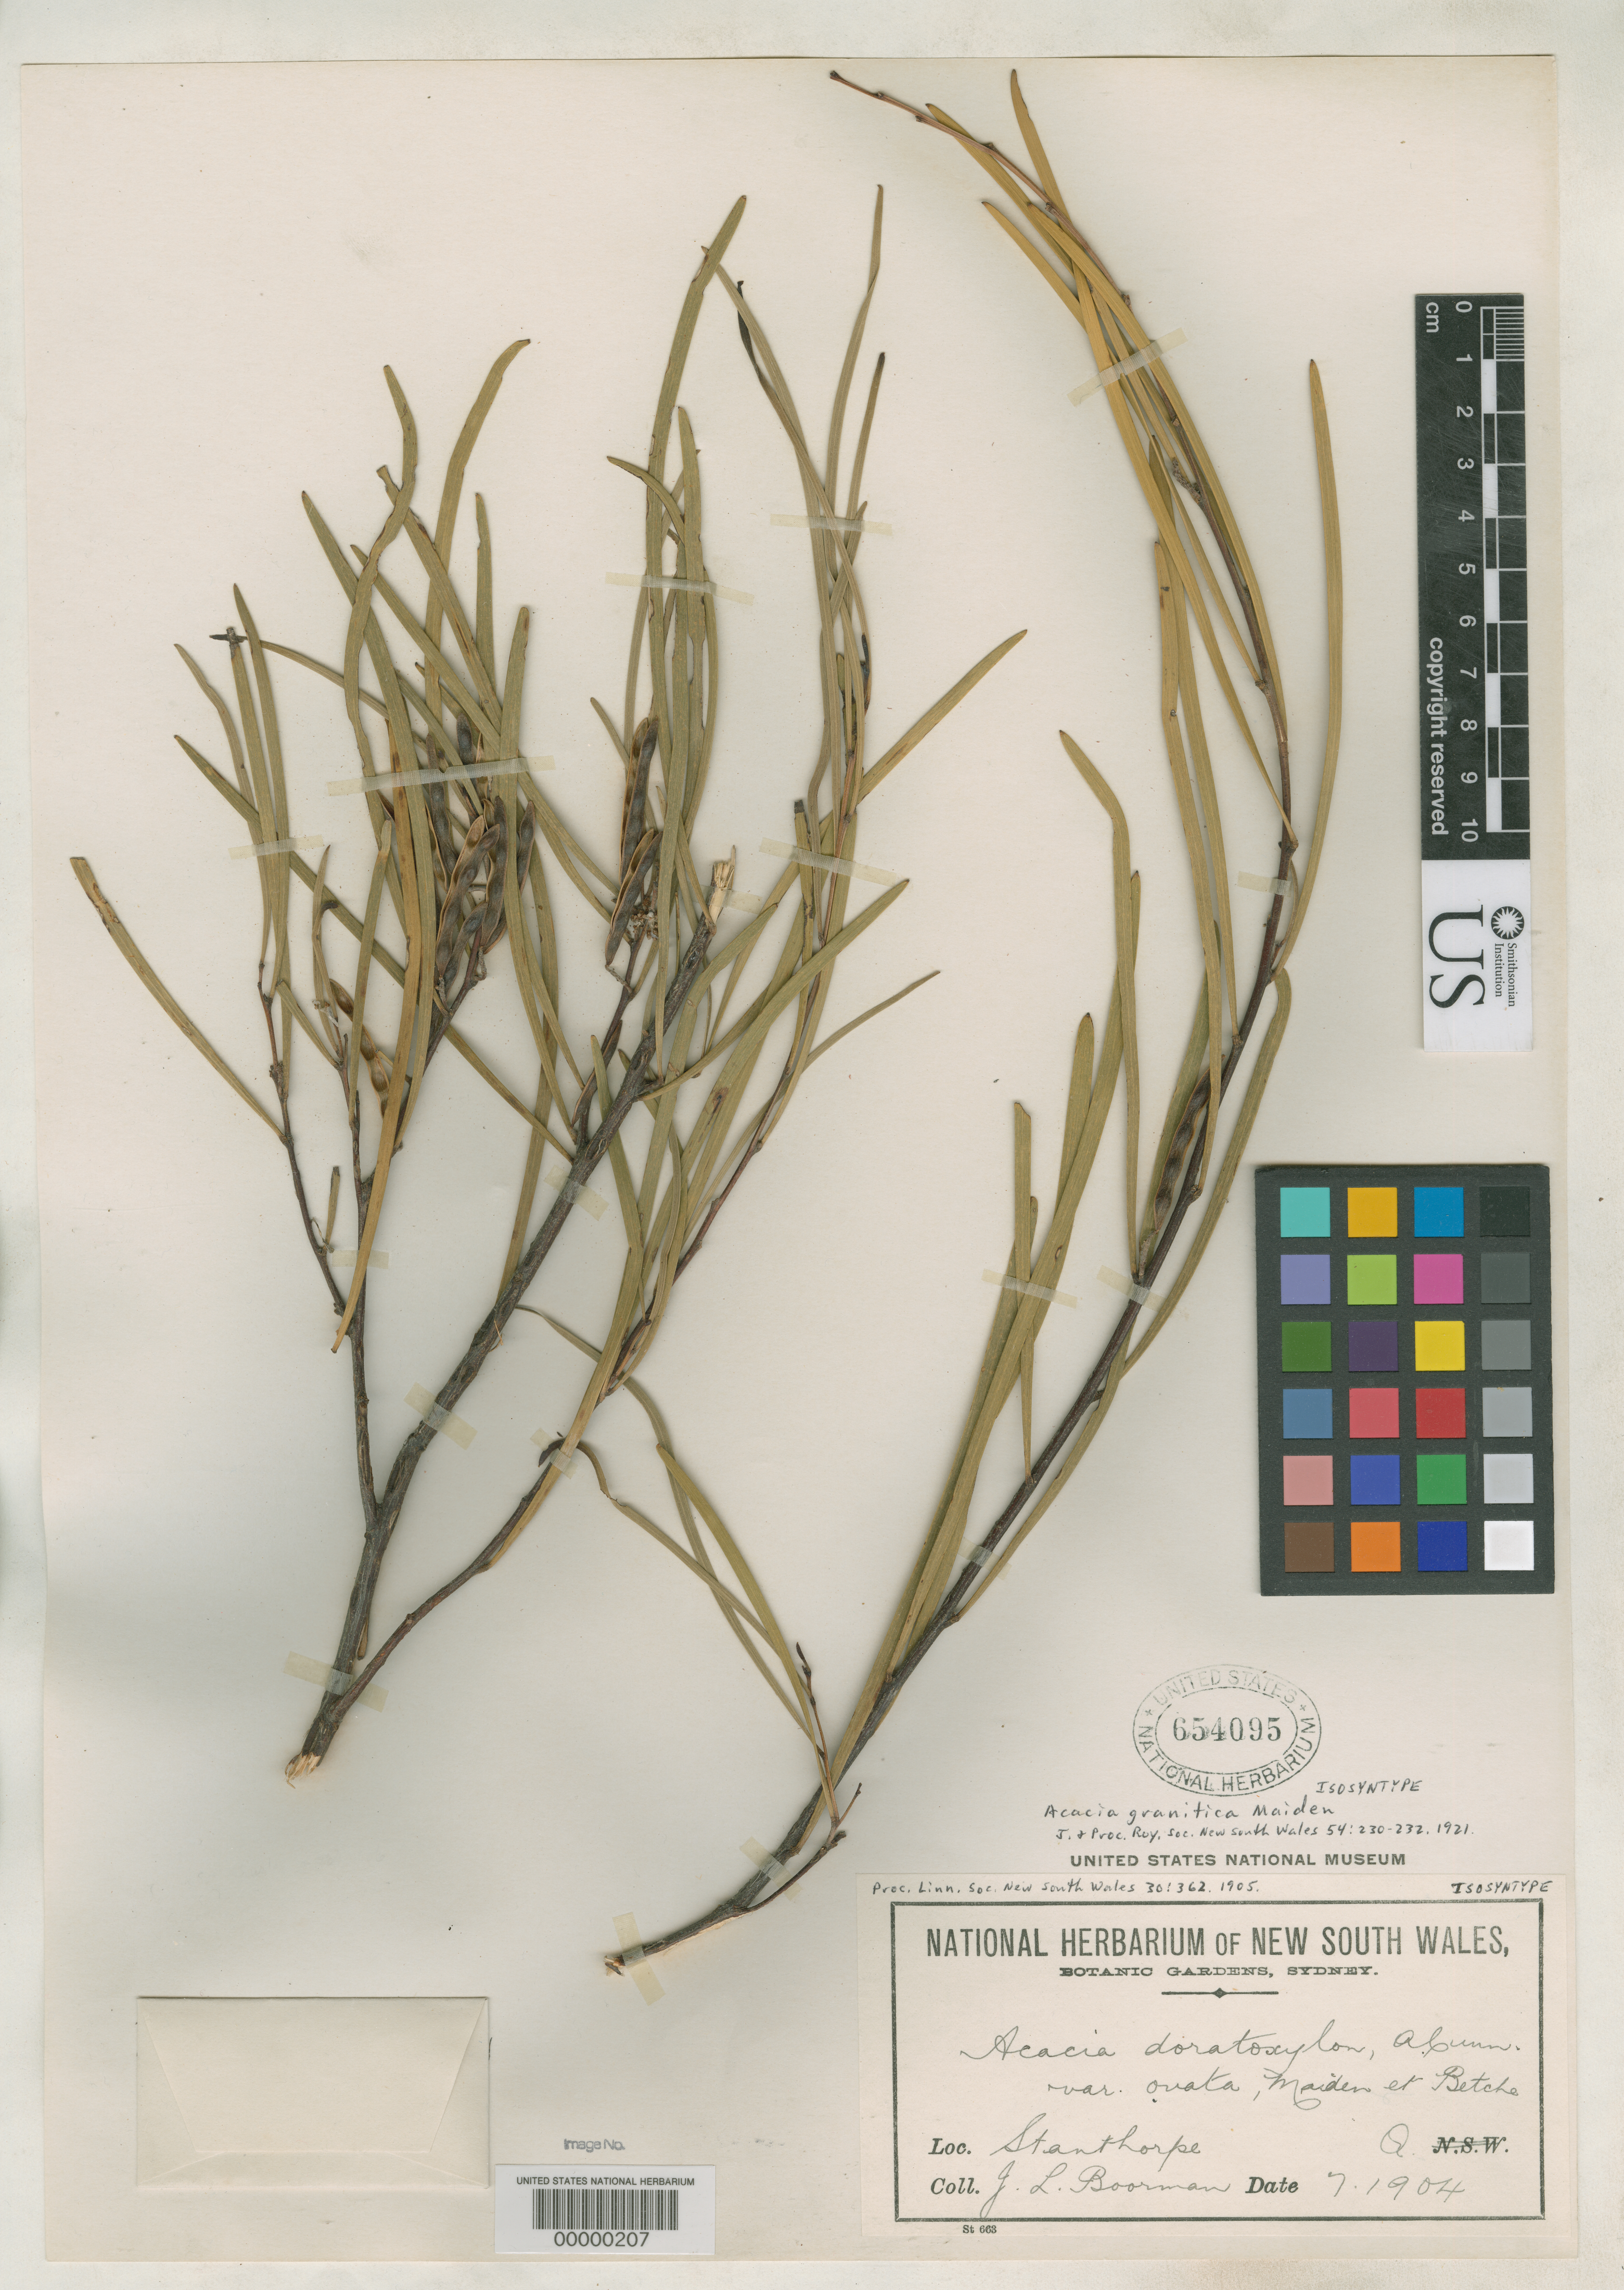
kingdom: Plantae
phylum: Tracheophyta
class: Magnoliopsida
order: Fabales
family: Fabaceae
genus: Acacia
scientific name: Acacia doratoxylon var. ovata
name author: Maiden & Betche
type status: Isolectotype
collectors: J. Boorman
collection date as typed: Jul 1904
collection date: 1904-07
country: Australia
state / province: Queensland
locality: Stanthorpe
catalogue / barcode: US 654095